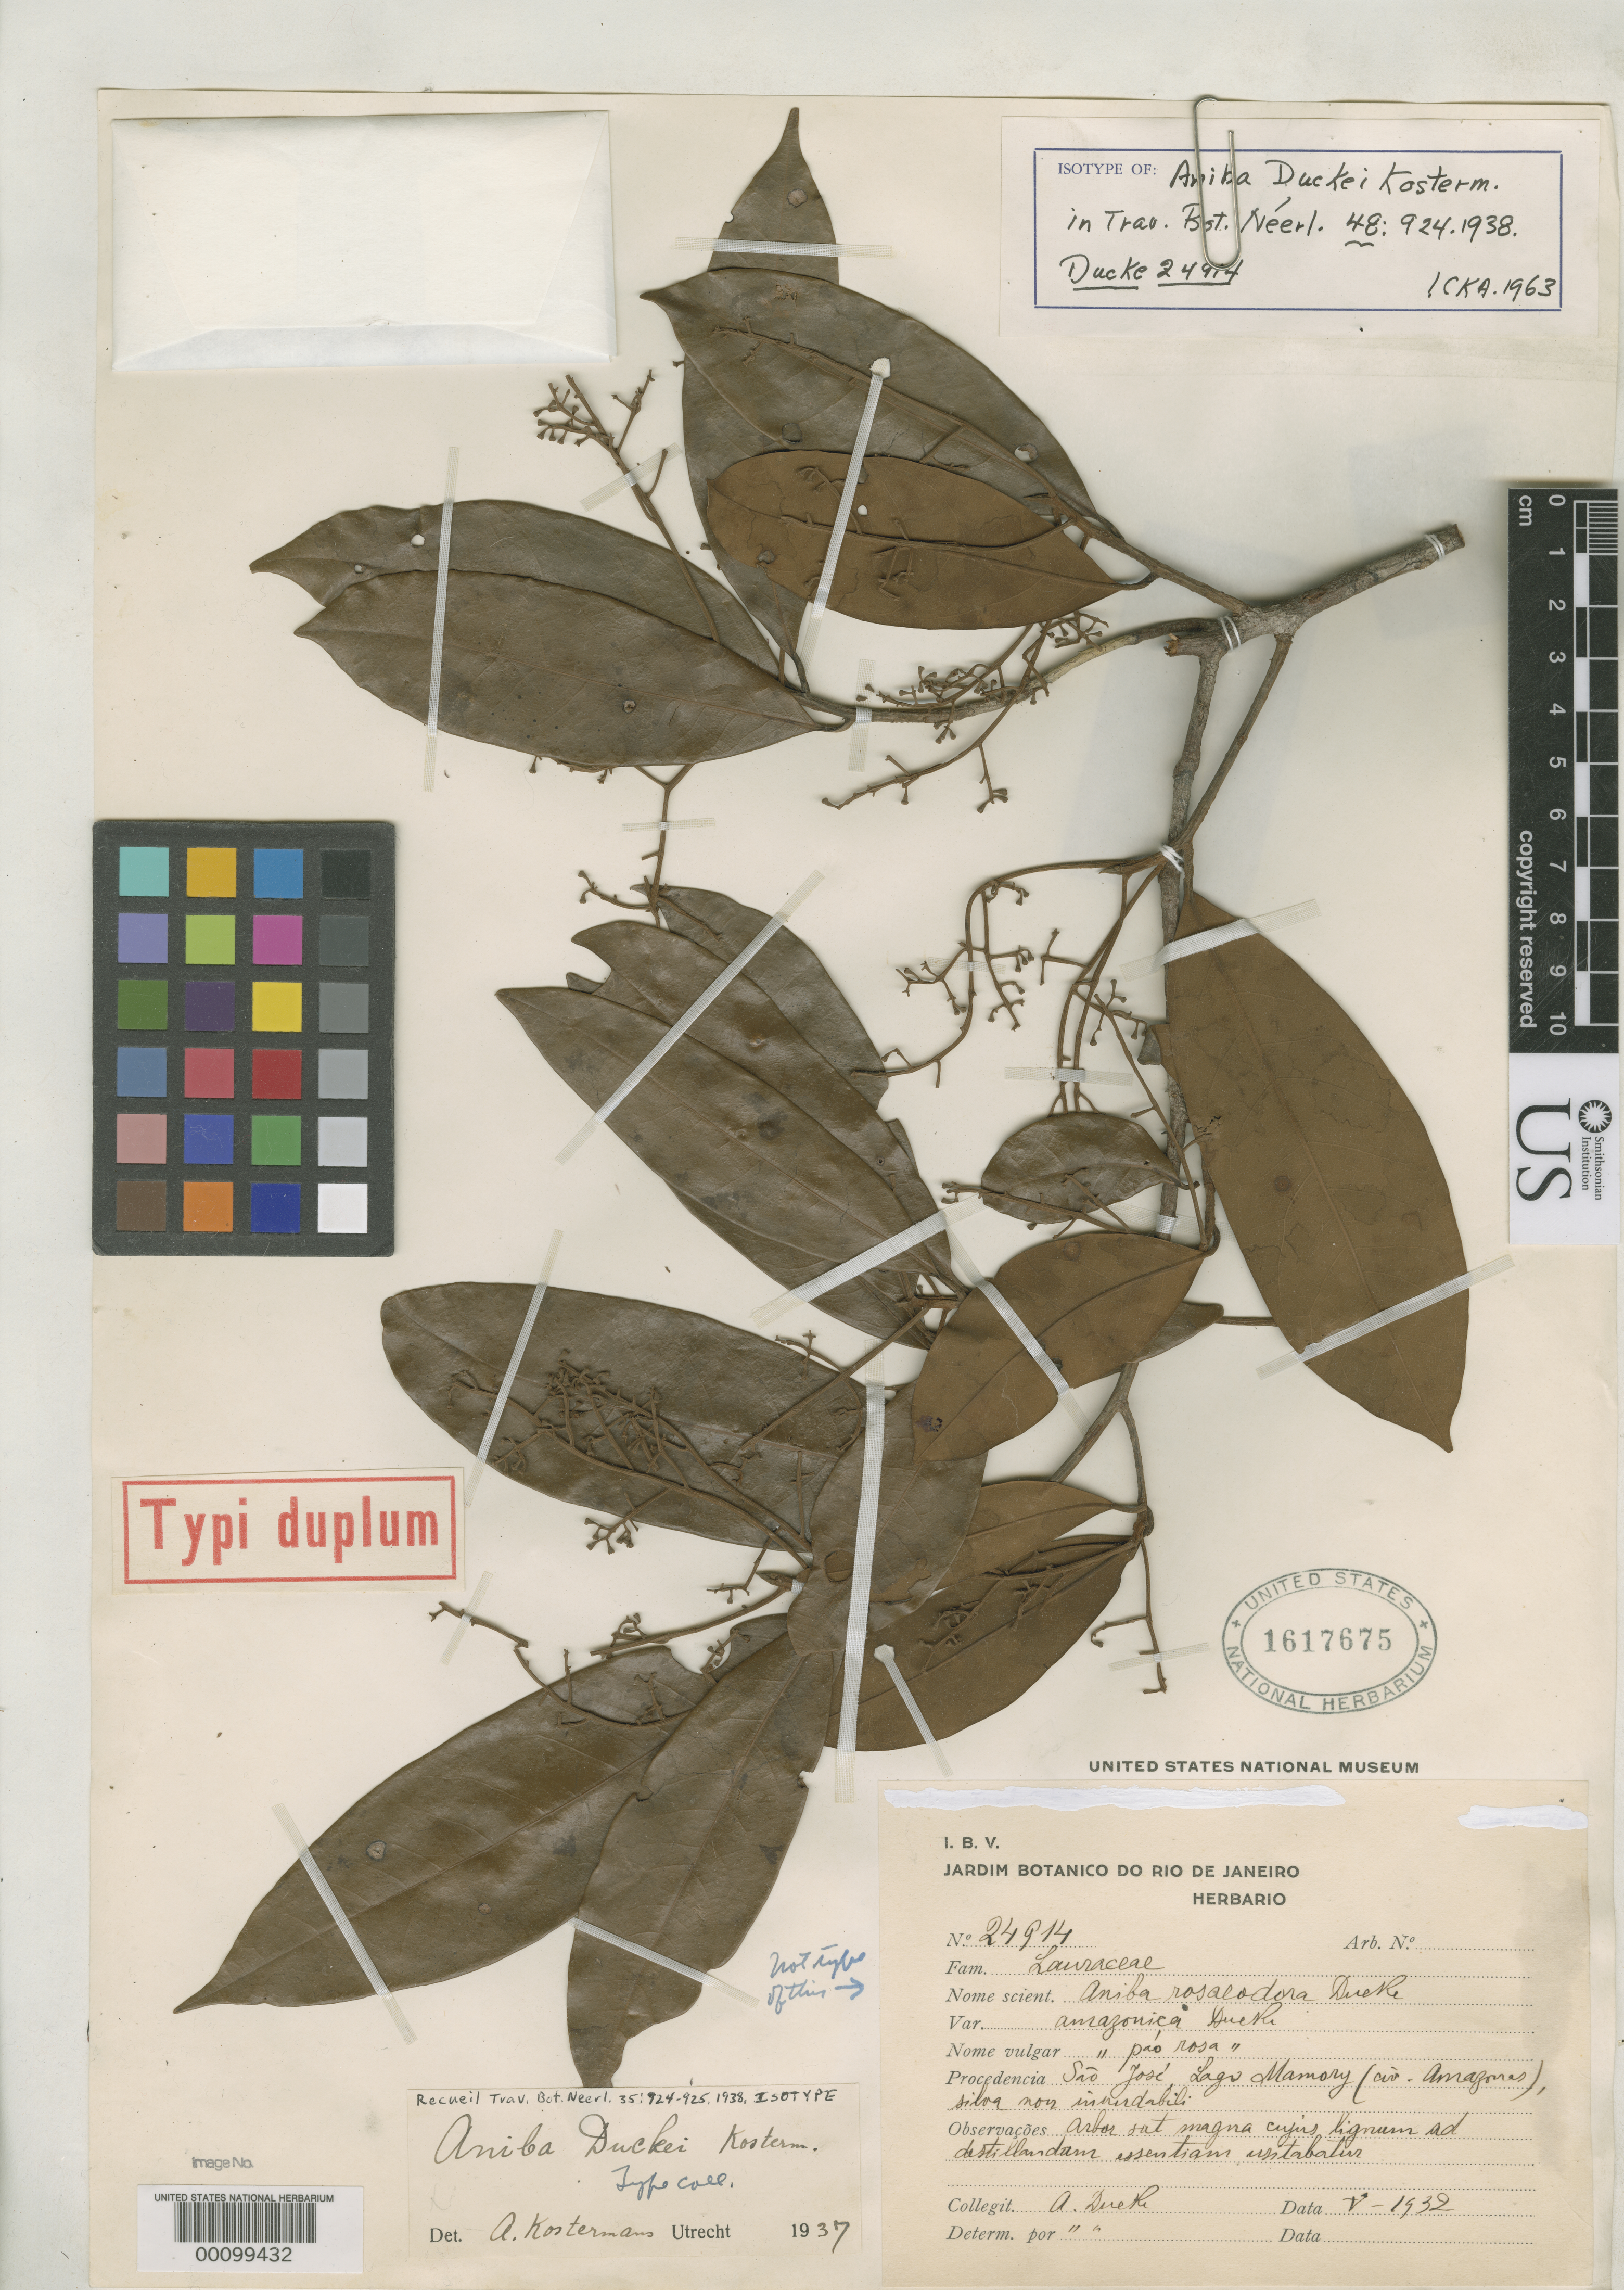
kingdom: Plantae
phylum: Tracheophyta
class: Magnoliopsida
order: Laurales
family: Lauraceae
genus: Aniba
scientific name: Aniba duckei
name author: Kosterm.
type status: Isotype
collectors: A. Ducke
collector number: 24914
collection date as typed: May 1932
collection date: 1932-05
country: Brazil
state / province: Amazonas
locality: Sao Jose, Lago Mamory.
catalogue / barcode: US 1617675